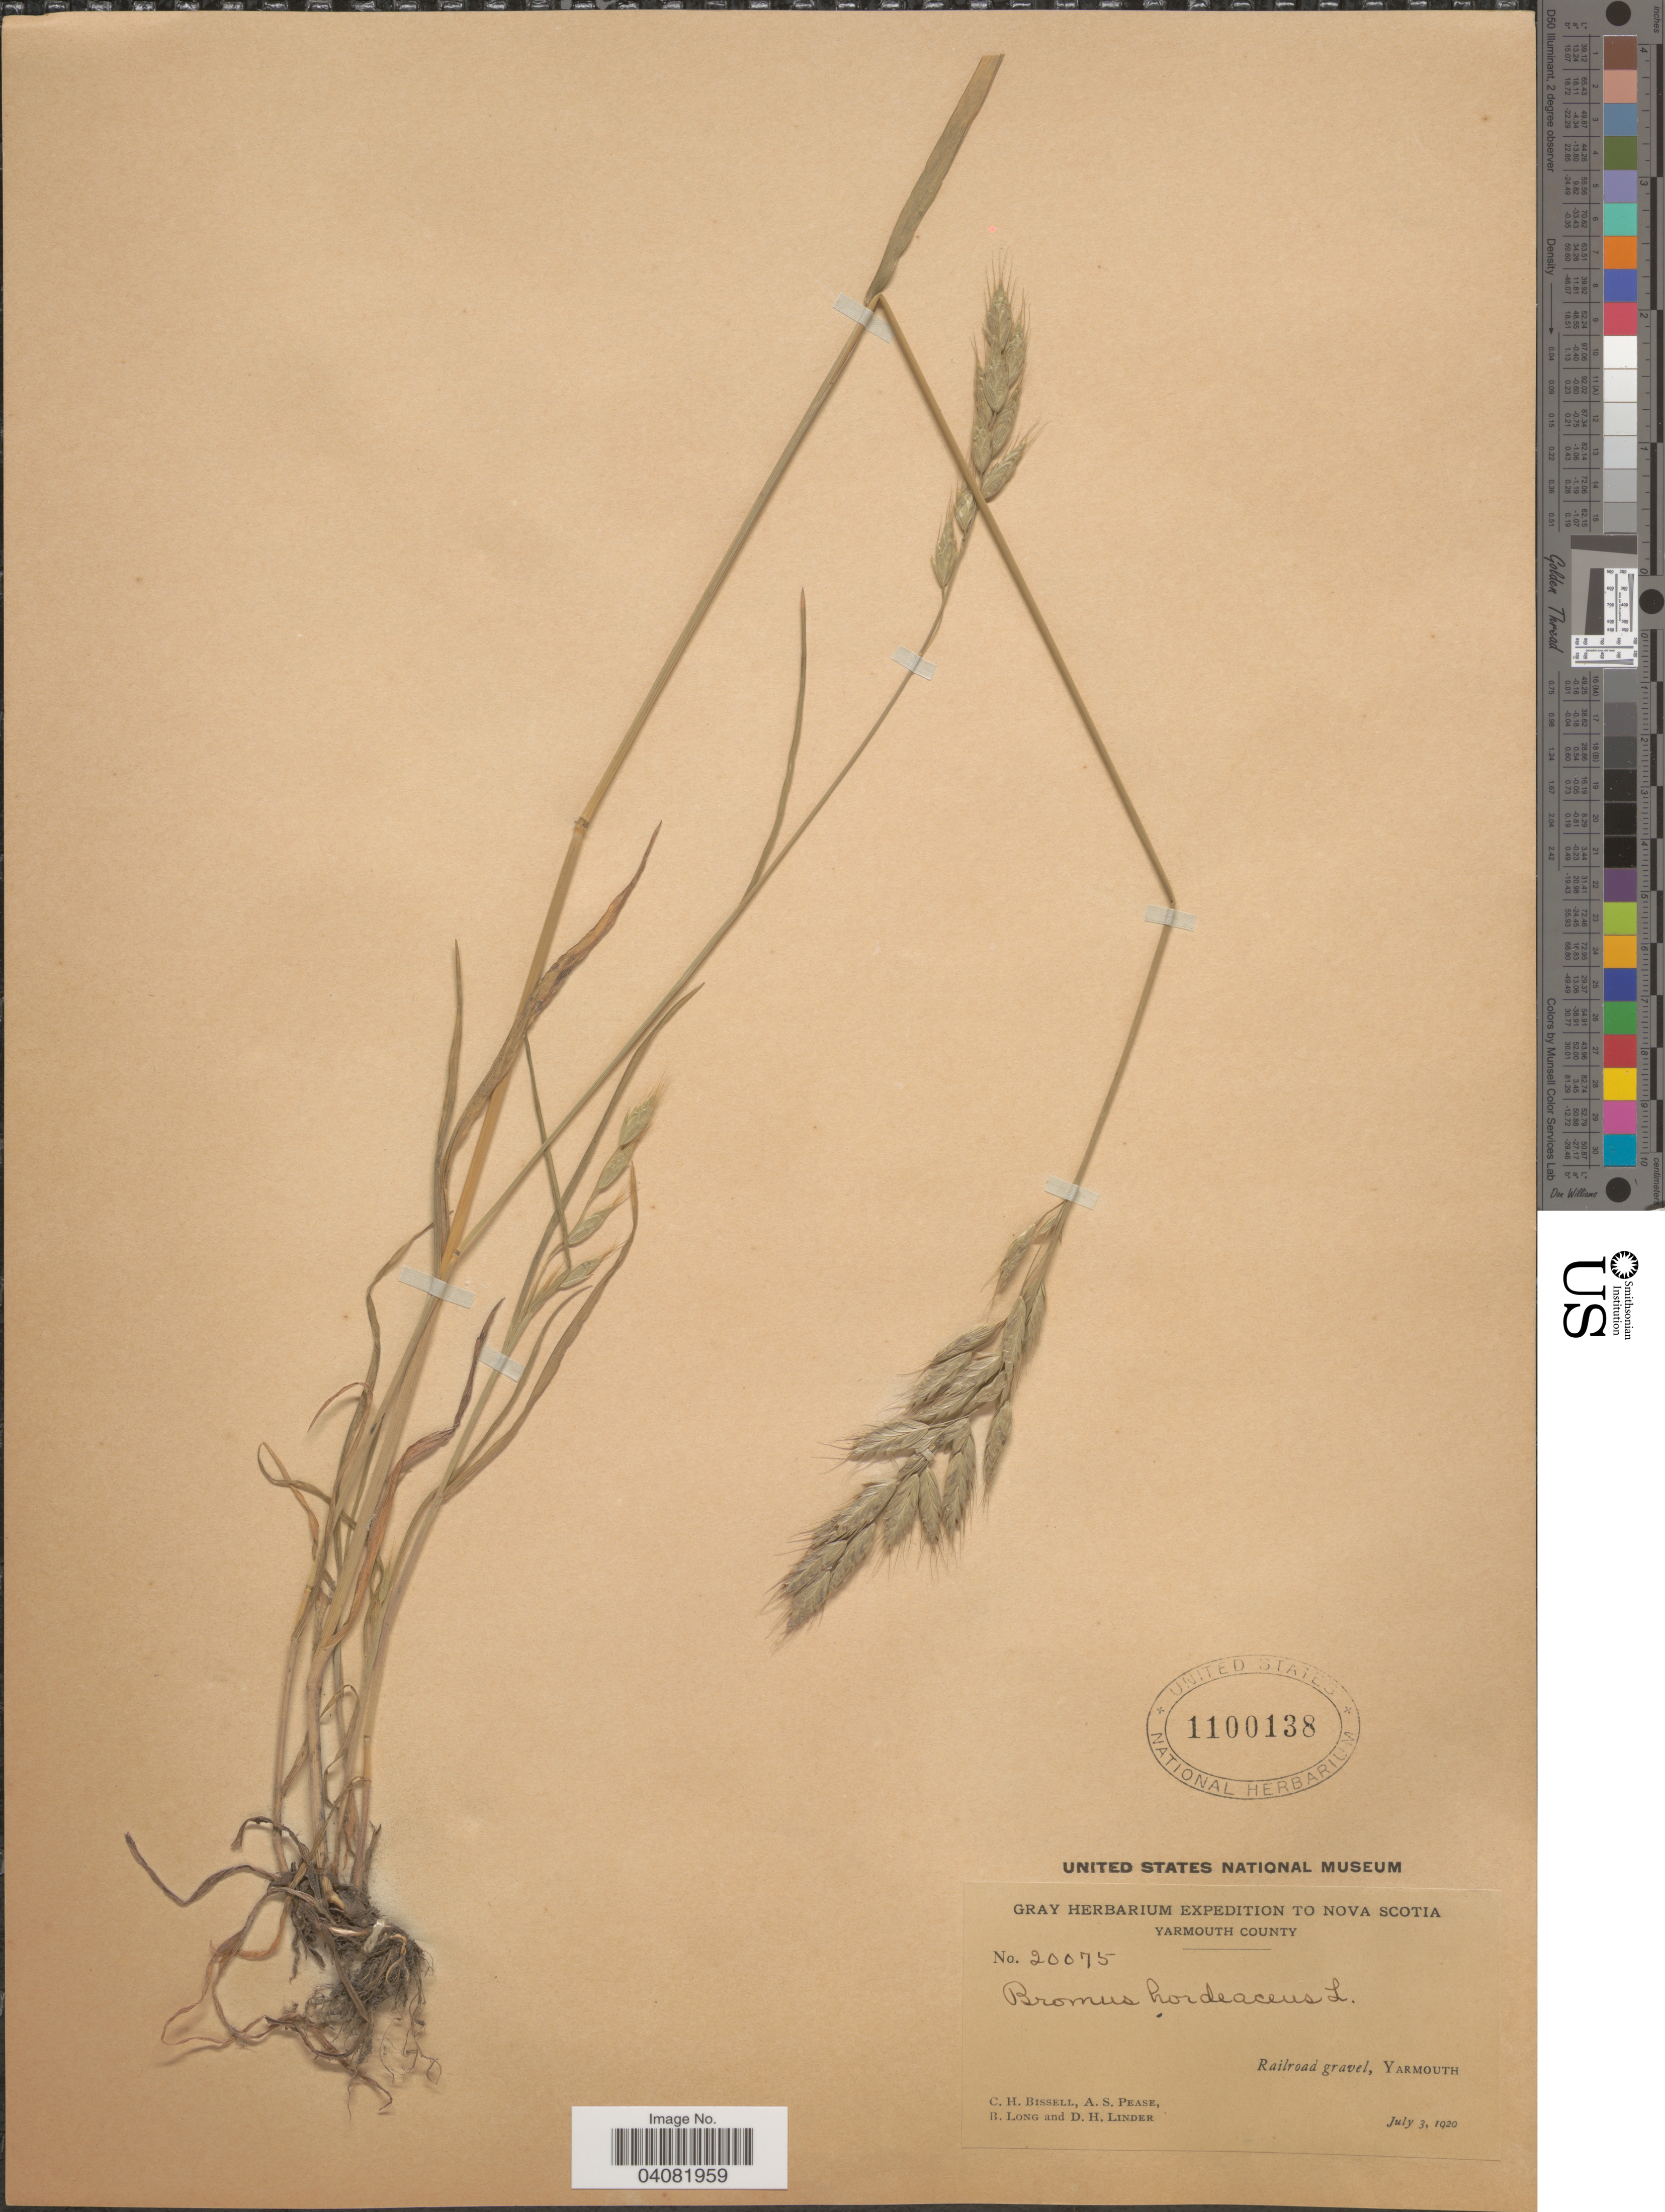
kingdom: Plantae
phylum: Tracheophyta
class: Liliopsida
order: Poales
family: Poaceae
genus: Bromus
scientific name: Bromus hordeaceus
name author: L.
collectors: C. Bissell, A. S. Pease, B. Long & D. Linder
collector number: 20075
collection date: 1920-07-03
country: Canada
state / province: Nova Scotia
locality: Gray Herbarium Expedition To Nova Scotia. Yarmouth County. Railroad gravel, Yarmouth.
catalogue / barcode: US 1100138